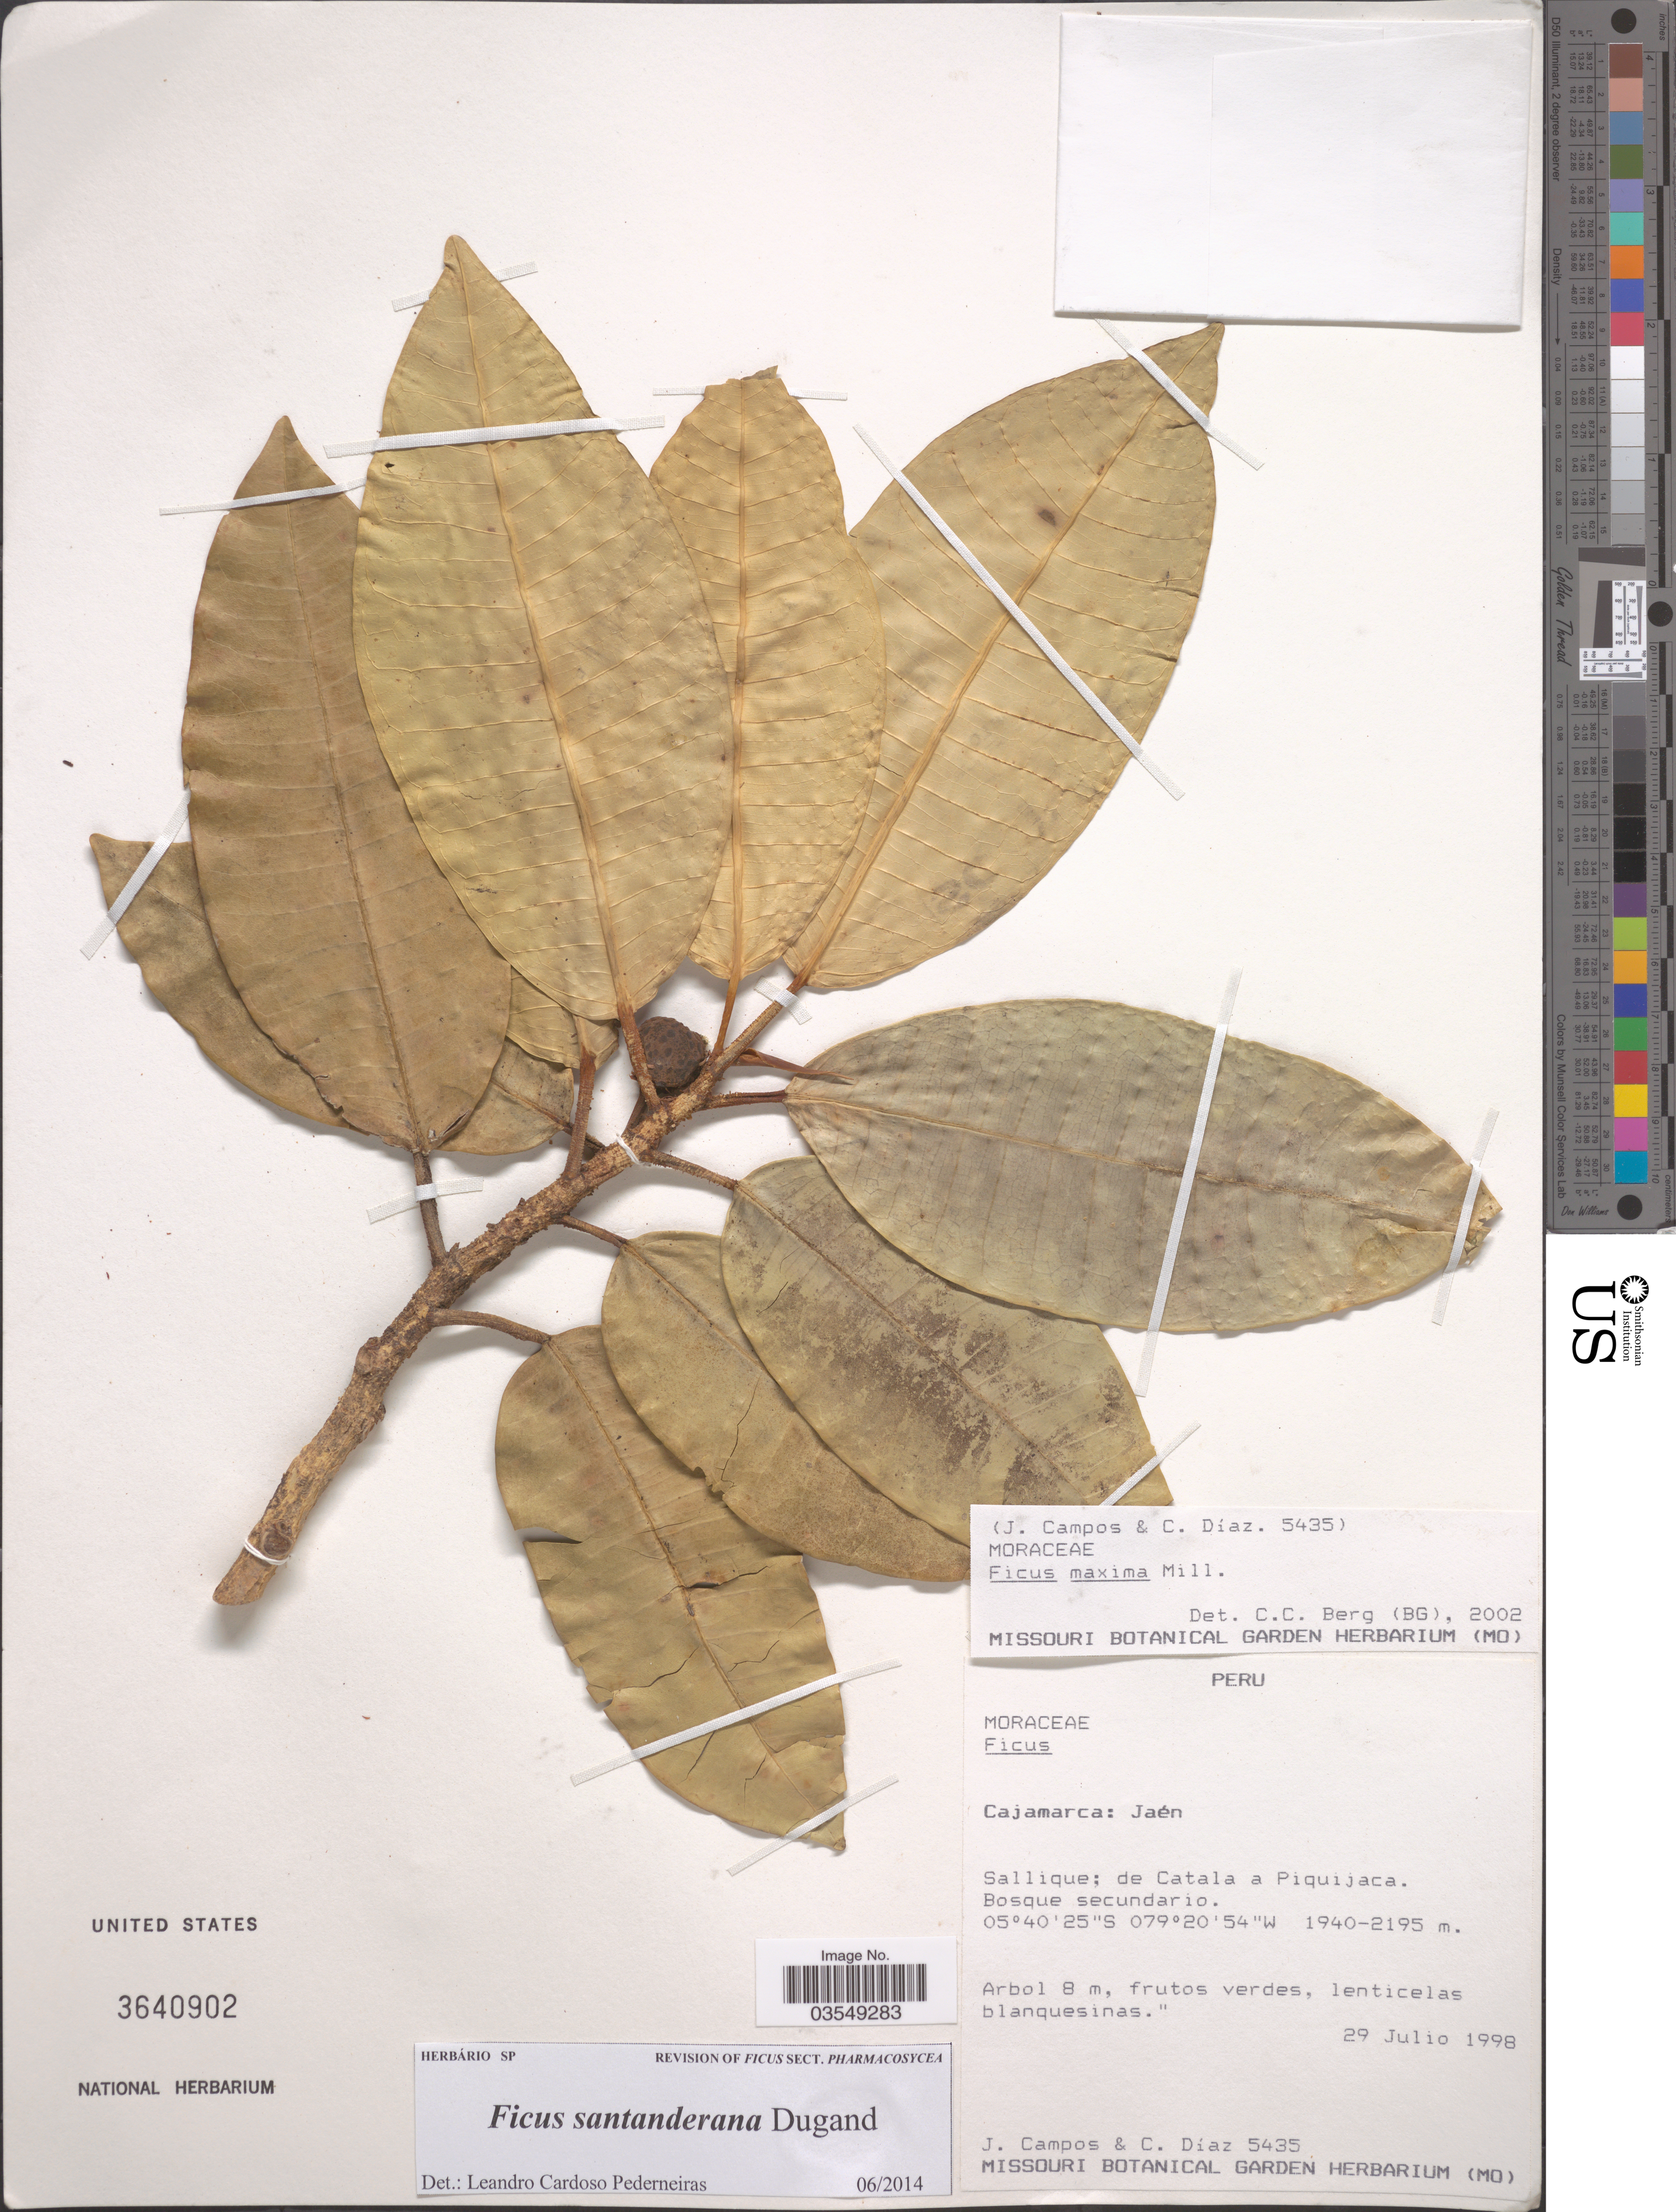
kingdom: Plantae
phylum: Tracheophyta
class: Magnoliopsida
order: Rosales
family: Moraceae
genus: Ficus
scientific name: Ficus santanderana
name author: Dugand G.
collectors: J. Campos & C. Díaz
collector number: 5435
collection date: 1998-07-29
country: Peru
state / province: Cajamarca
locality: Jaén. Sallique; de Catala a Piquijaca.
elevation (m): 1940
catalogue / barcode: US 3640902